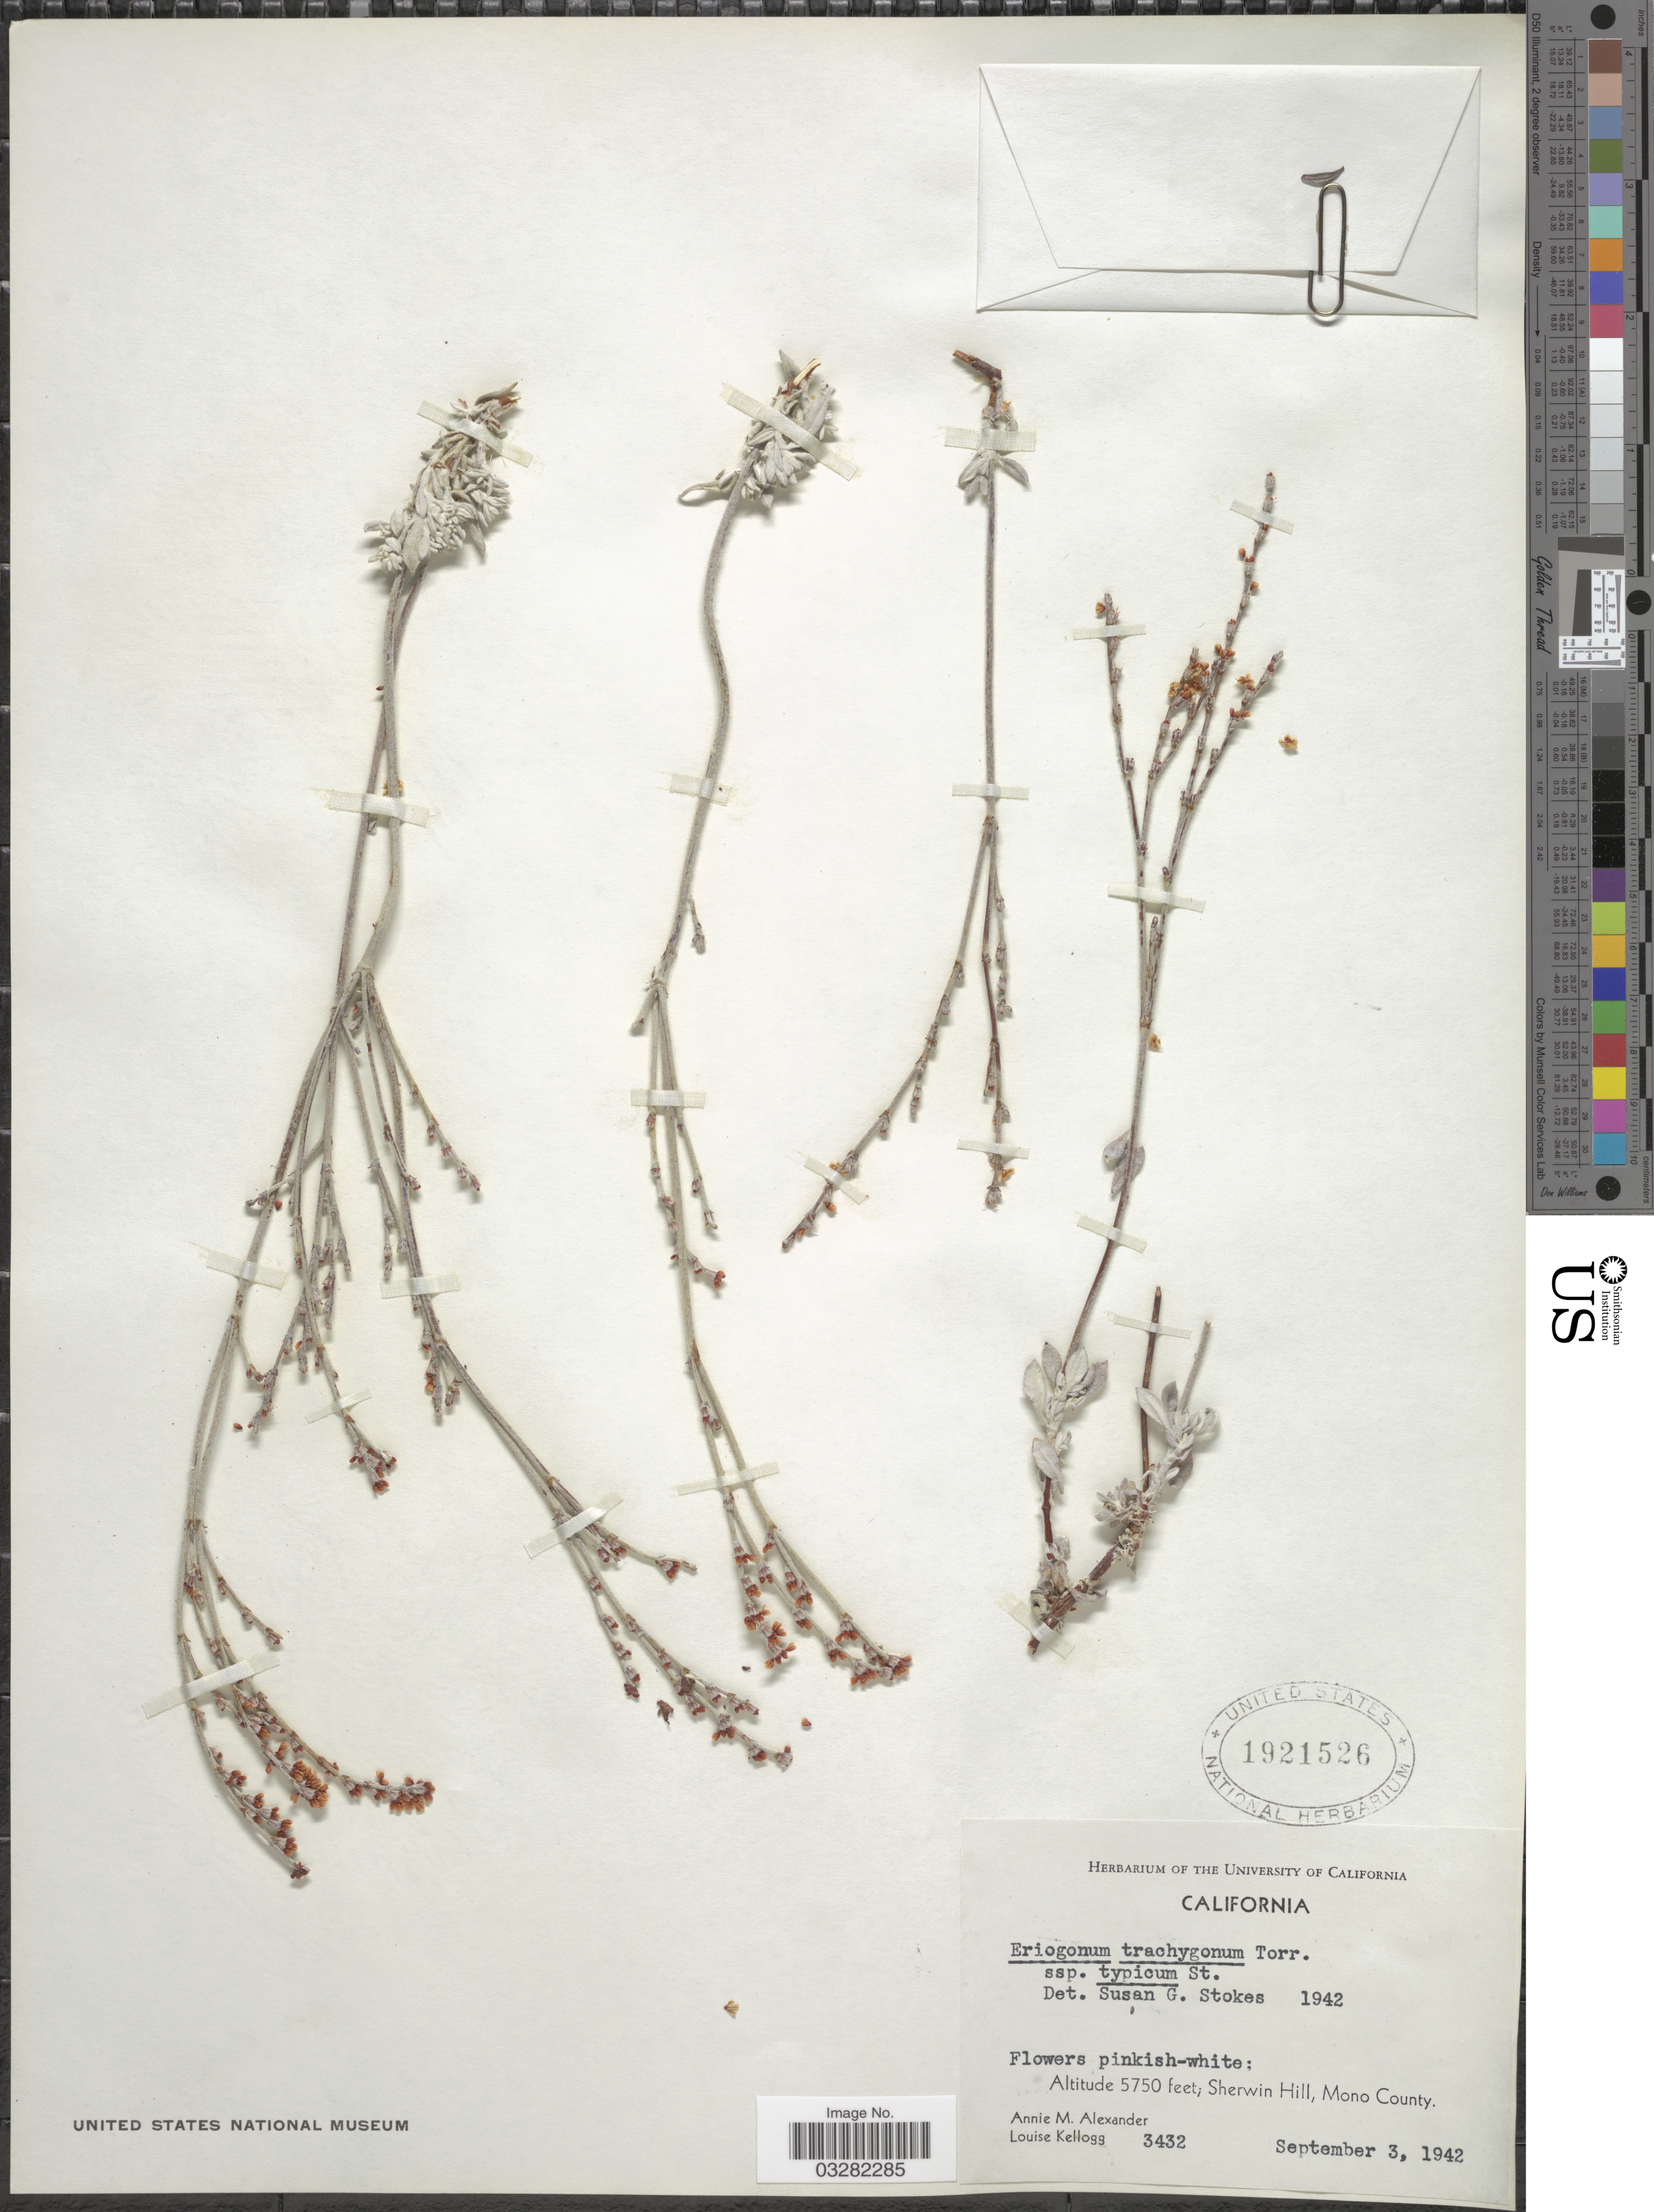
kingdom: Plantae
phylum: Tracheophyta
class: Magnoliopsida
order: Caryophyllales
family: Polygonaceae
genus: Eriogonum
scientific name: Eriogonum wrightii var. trachygonum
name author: (Torr. ex Benth.) Jeps.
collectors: A. M. Alexander & L. Kellogg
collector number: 3432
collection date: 1942-09-03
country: United States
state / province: California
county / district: Mono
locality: Sherwin Hill, Mono County.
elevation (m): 1753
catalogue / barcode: US 1921526